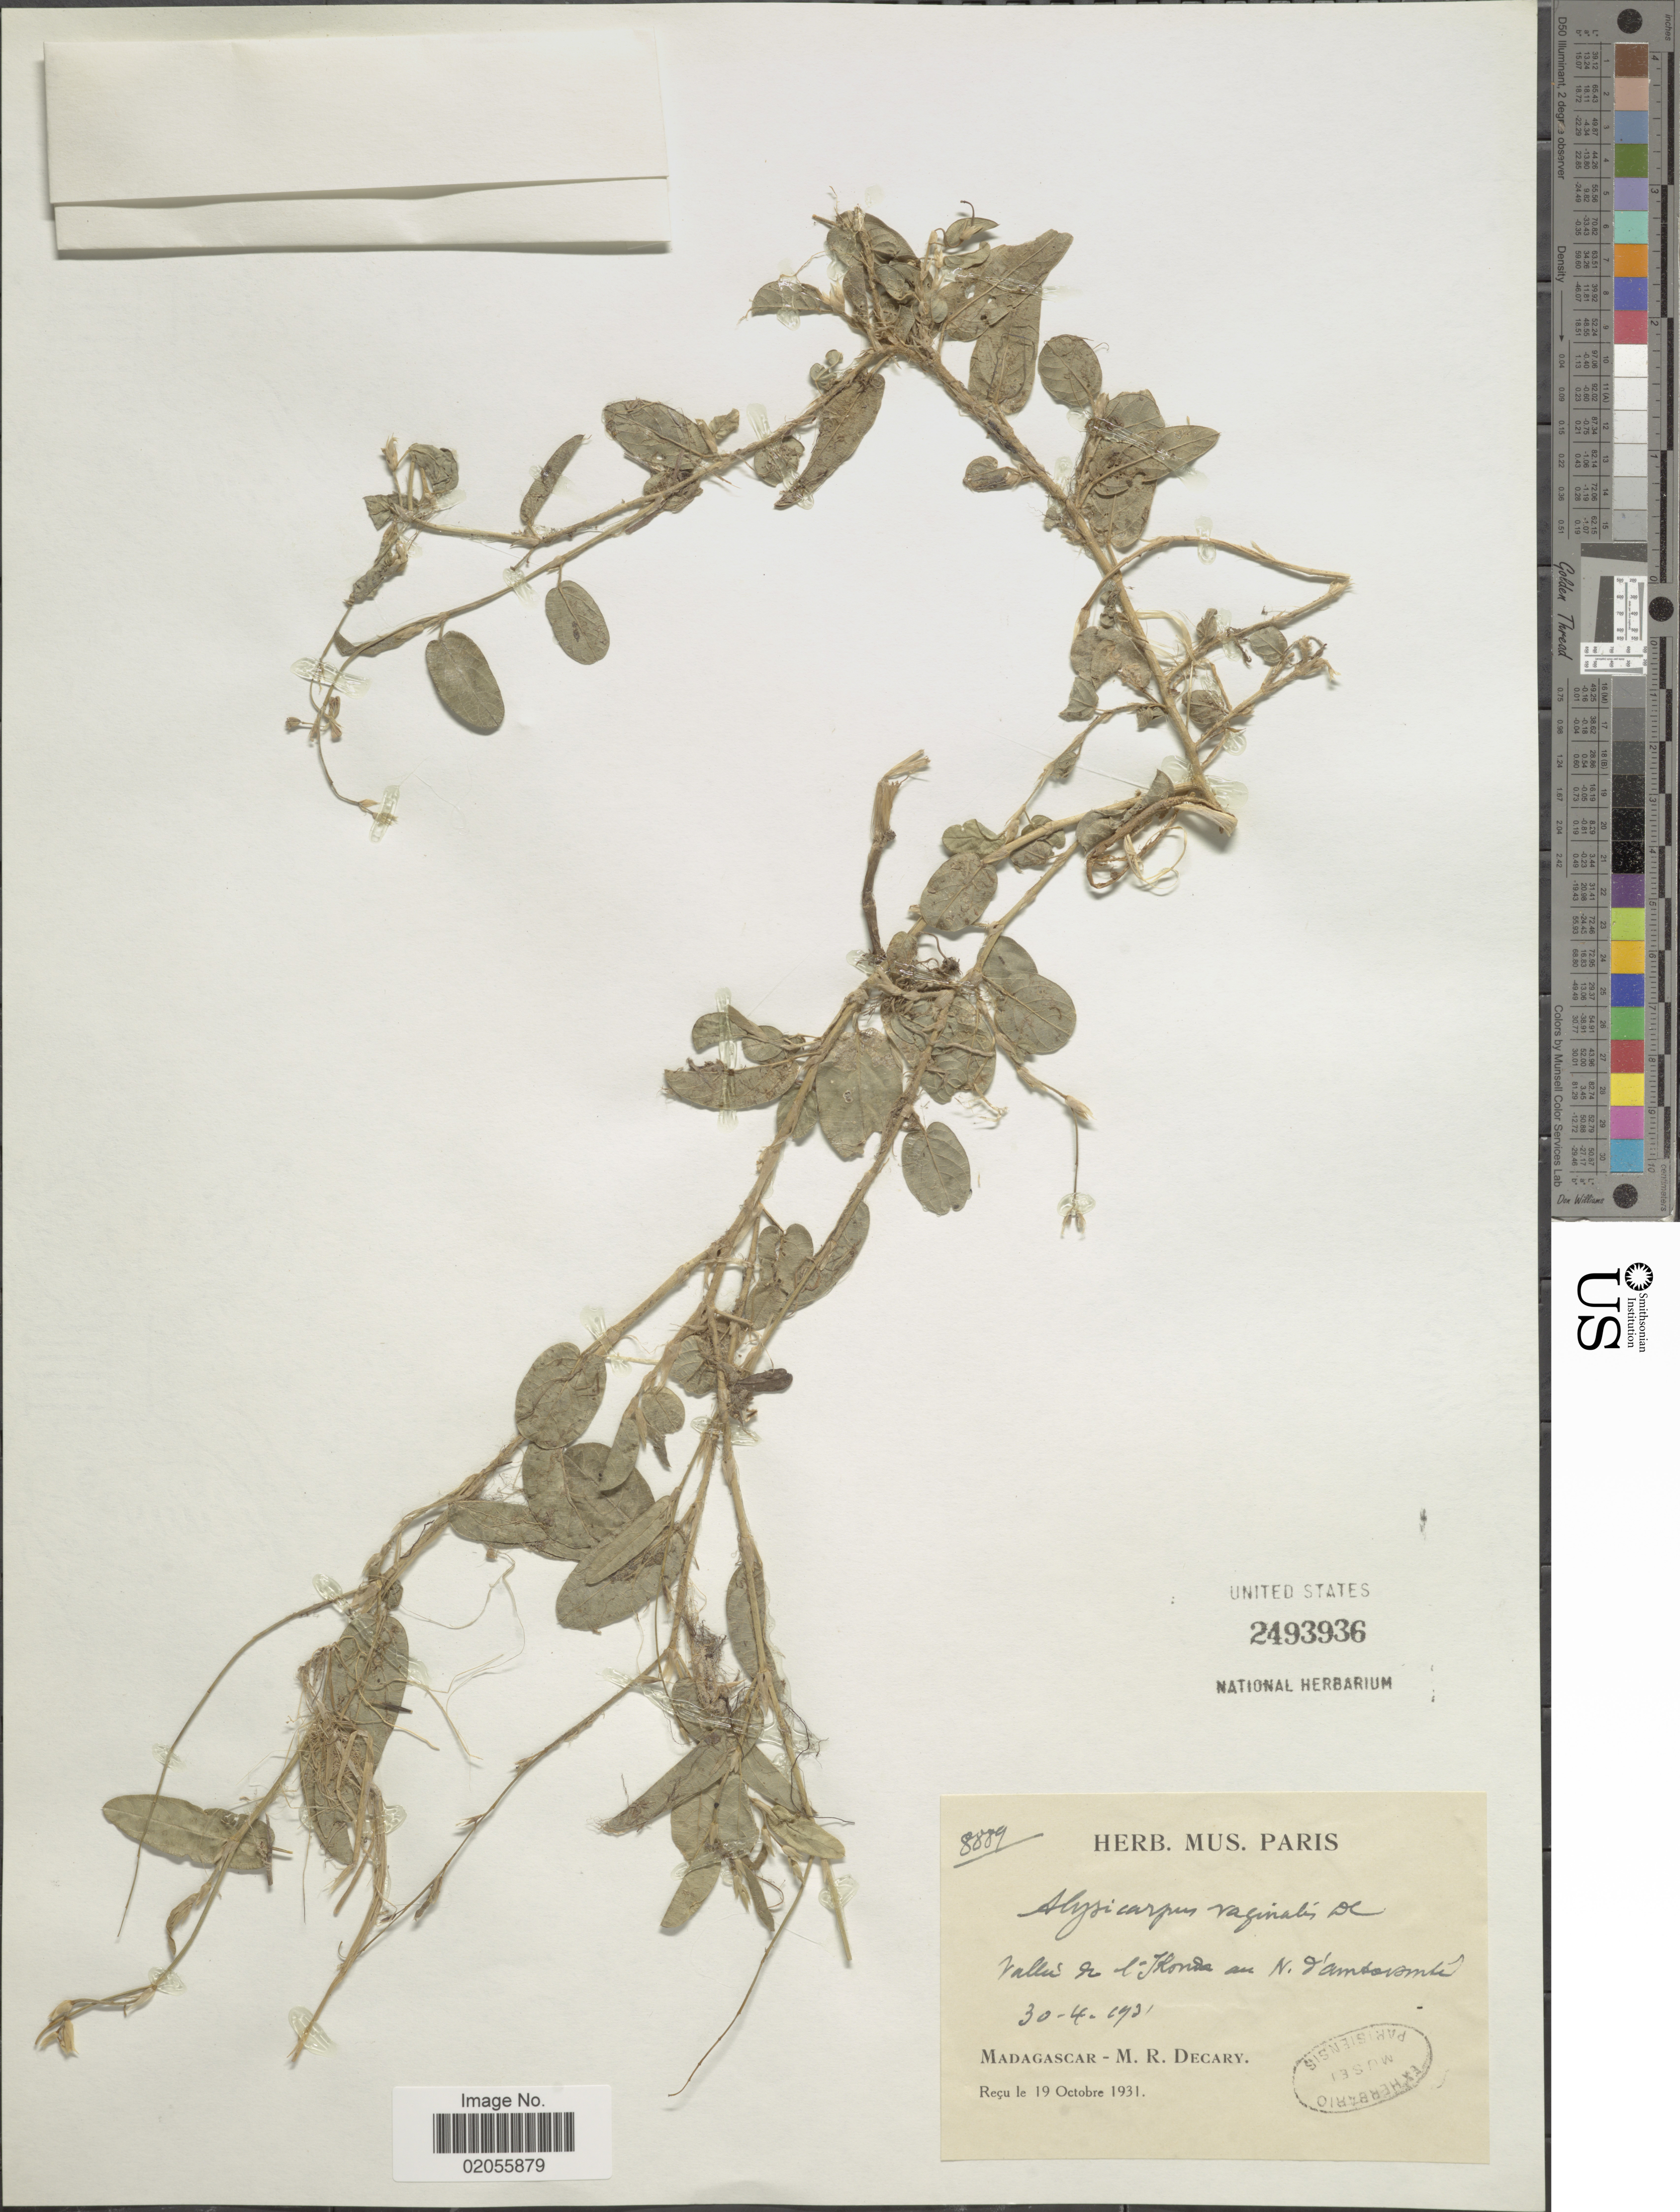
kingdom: Plantae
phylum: Tracheophyta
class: Magnoliopsida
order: Fabales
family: Fabaceae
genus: Alysicarpus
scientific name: Alysicarpus vaginalis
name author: (L.) DC.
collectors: R. Decary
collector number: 8889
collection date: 1931-04-30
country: Madagascar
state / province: Androy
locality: Vallée de l'Ikonda au N. d'Ambovombe [valley of the Ikonda north of Ambovombe]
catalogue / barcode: US 2493936